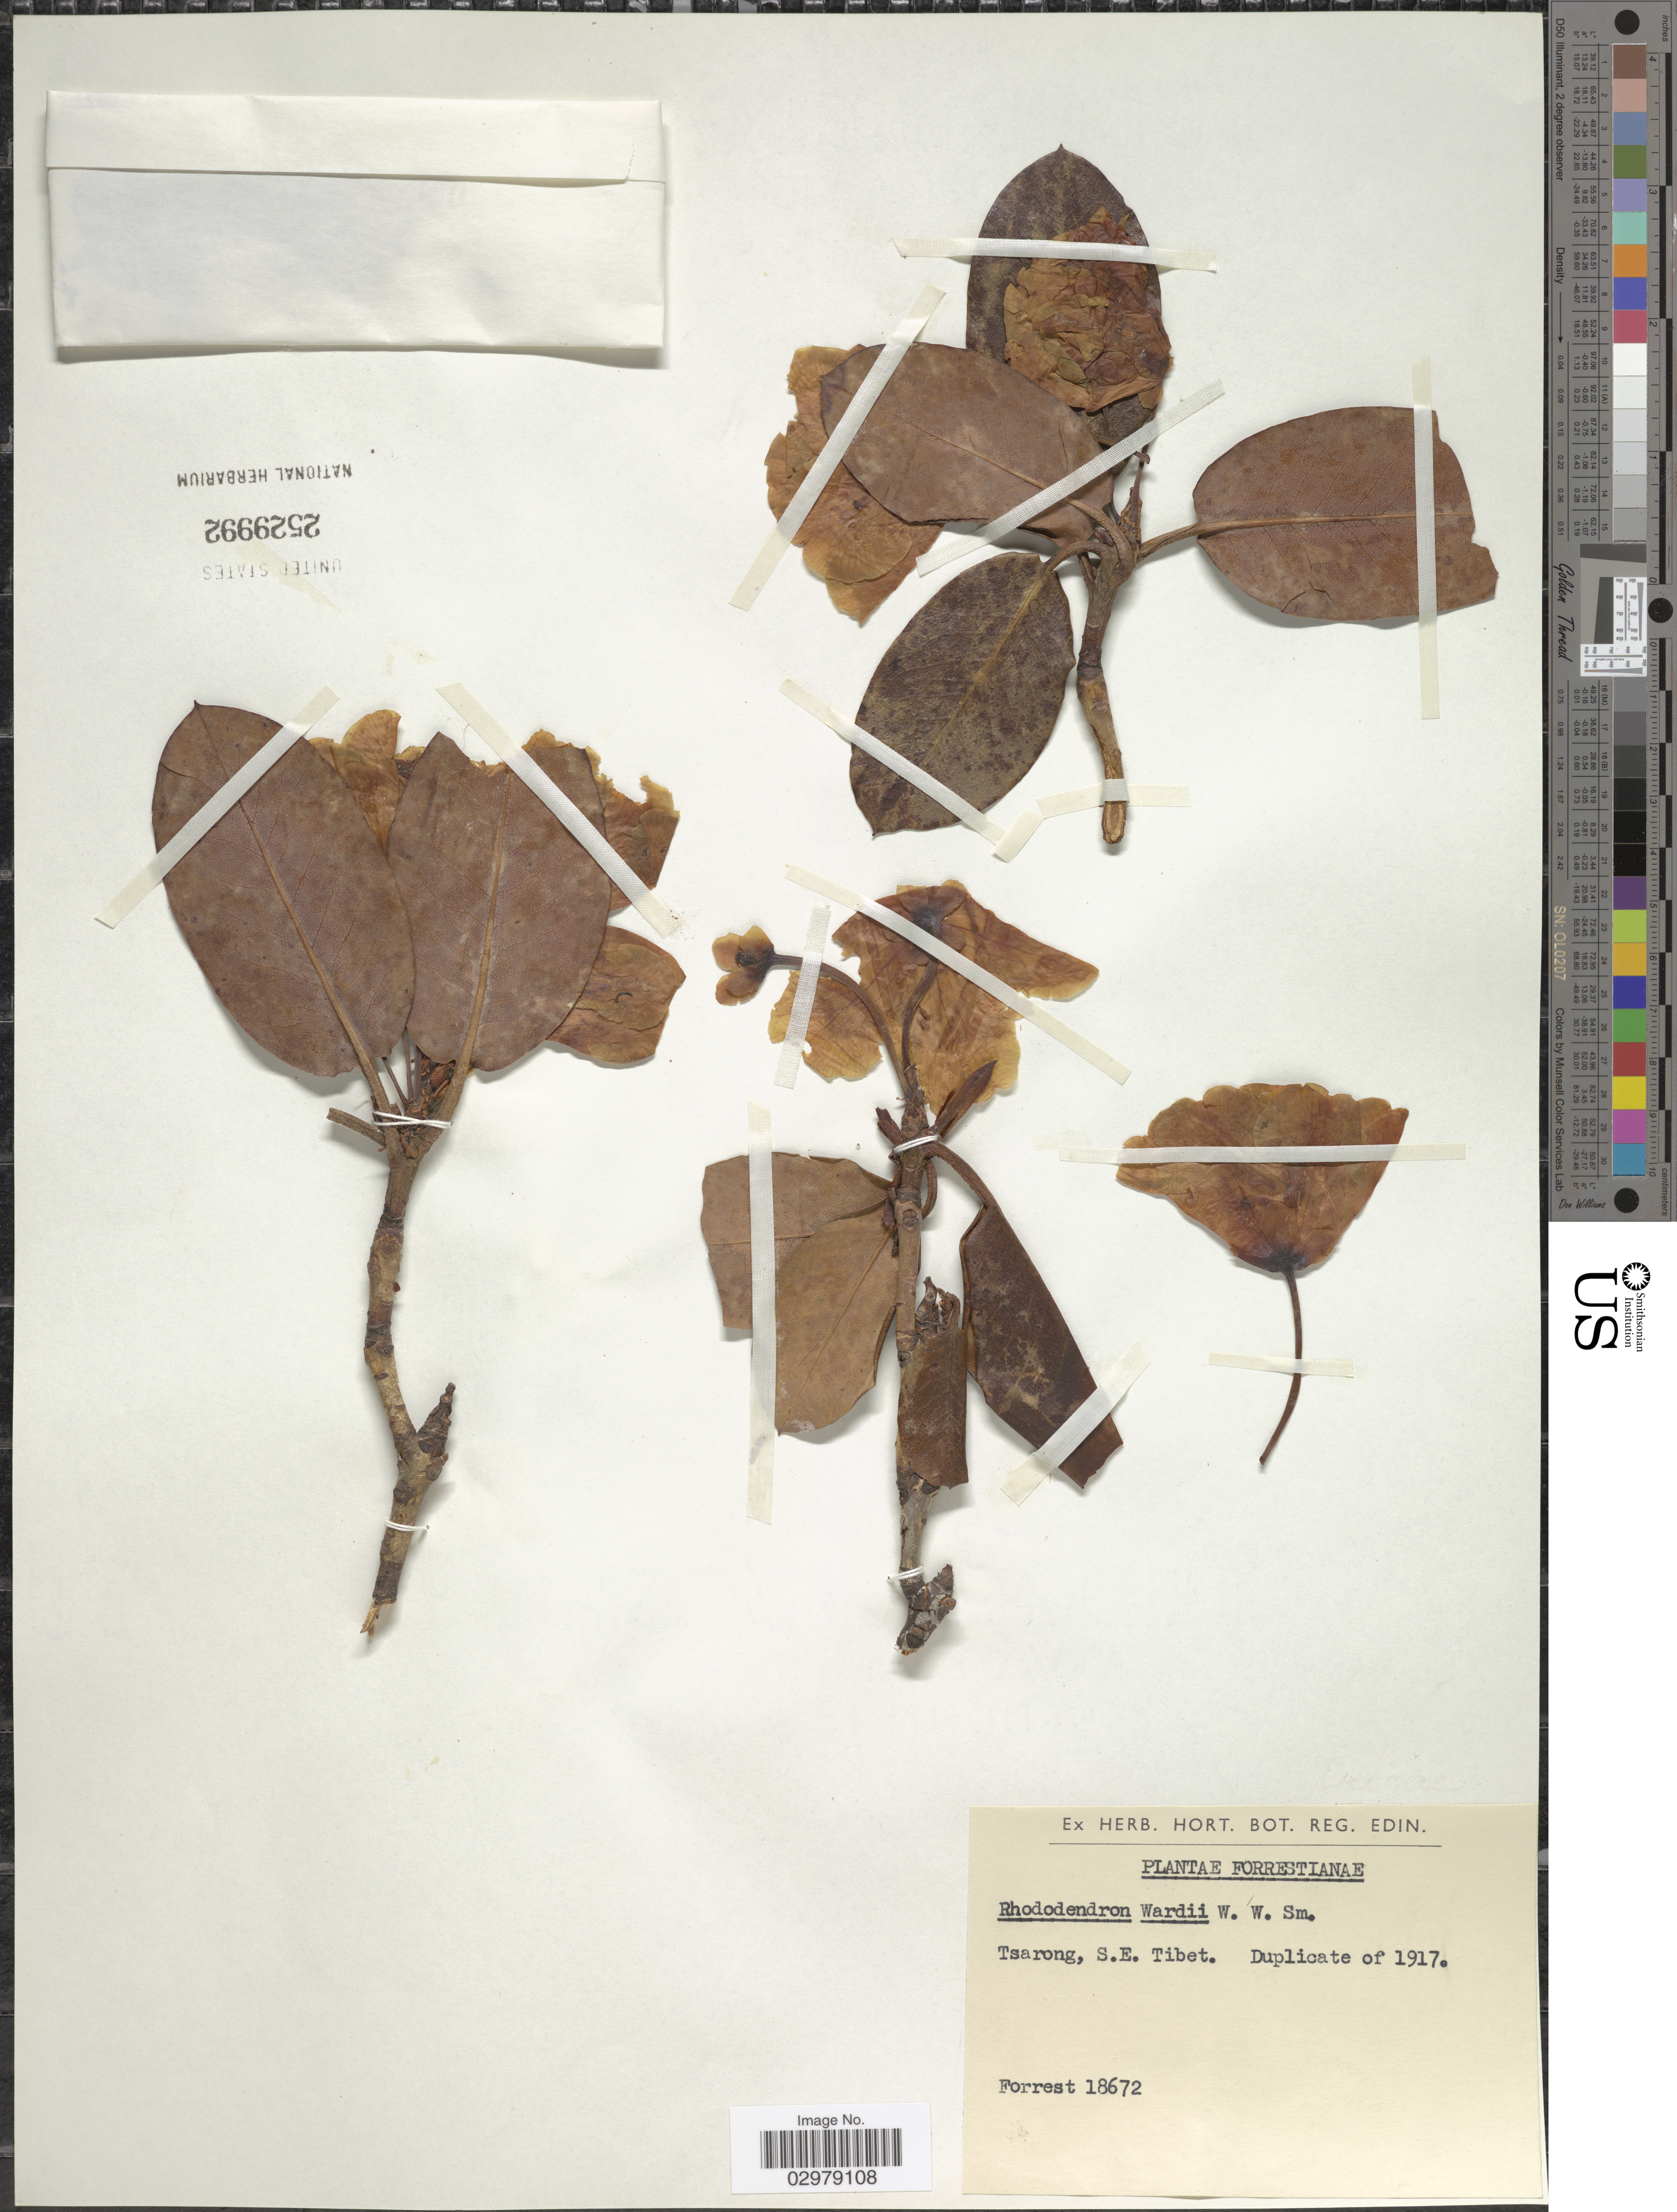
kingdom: Plantae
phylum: Tracheophyta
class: Magnoliopsida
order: Ericales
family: Ericaceae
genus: Rhododendron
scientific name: Rhododendron wardii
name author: W.W. Sm.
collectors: -. Forrest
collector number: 18672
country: China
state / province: Xizang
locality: Tsarong, S.E. Tibet.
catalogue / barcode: US 2529992